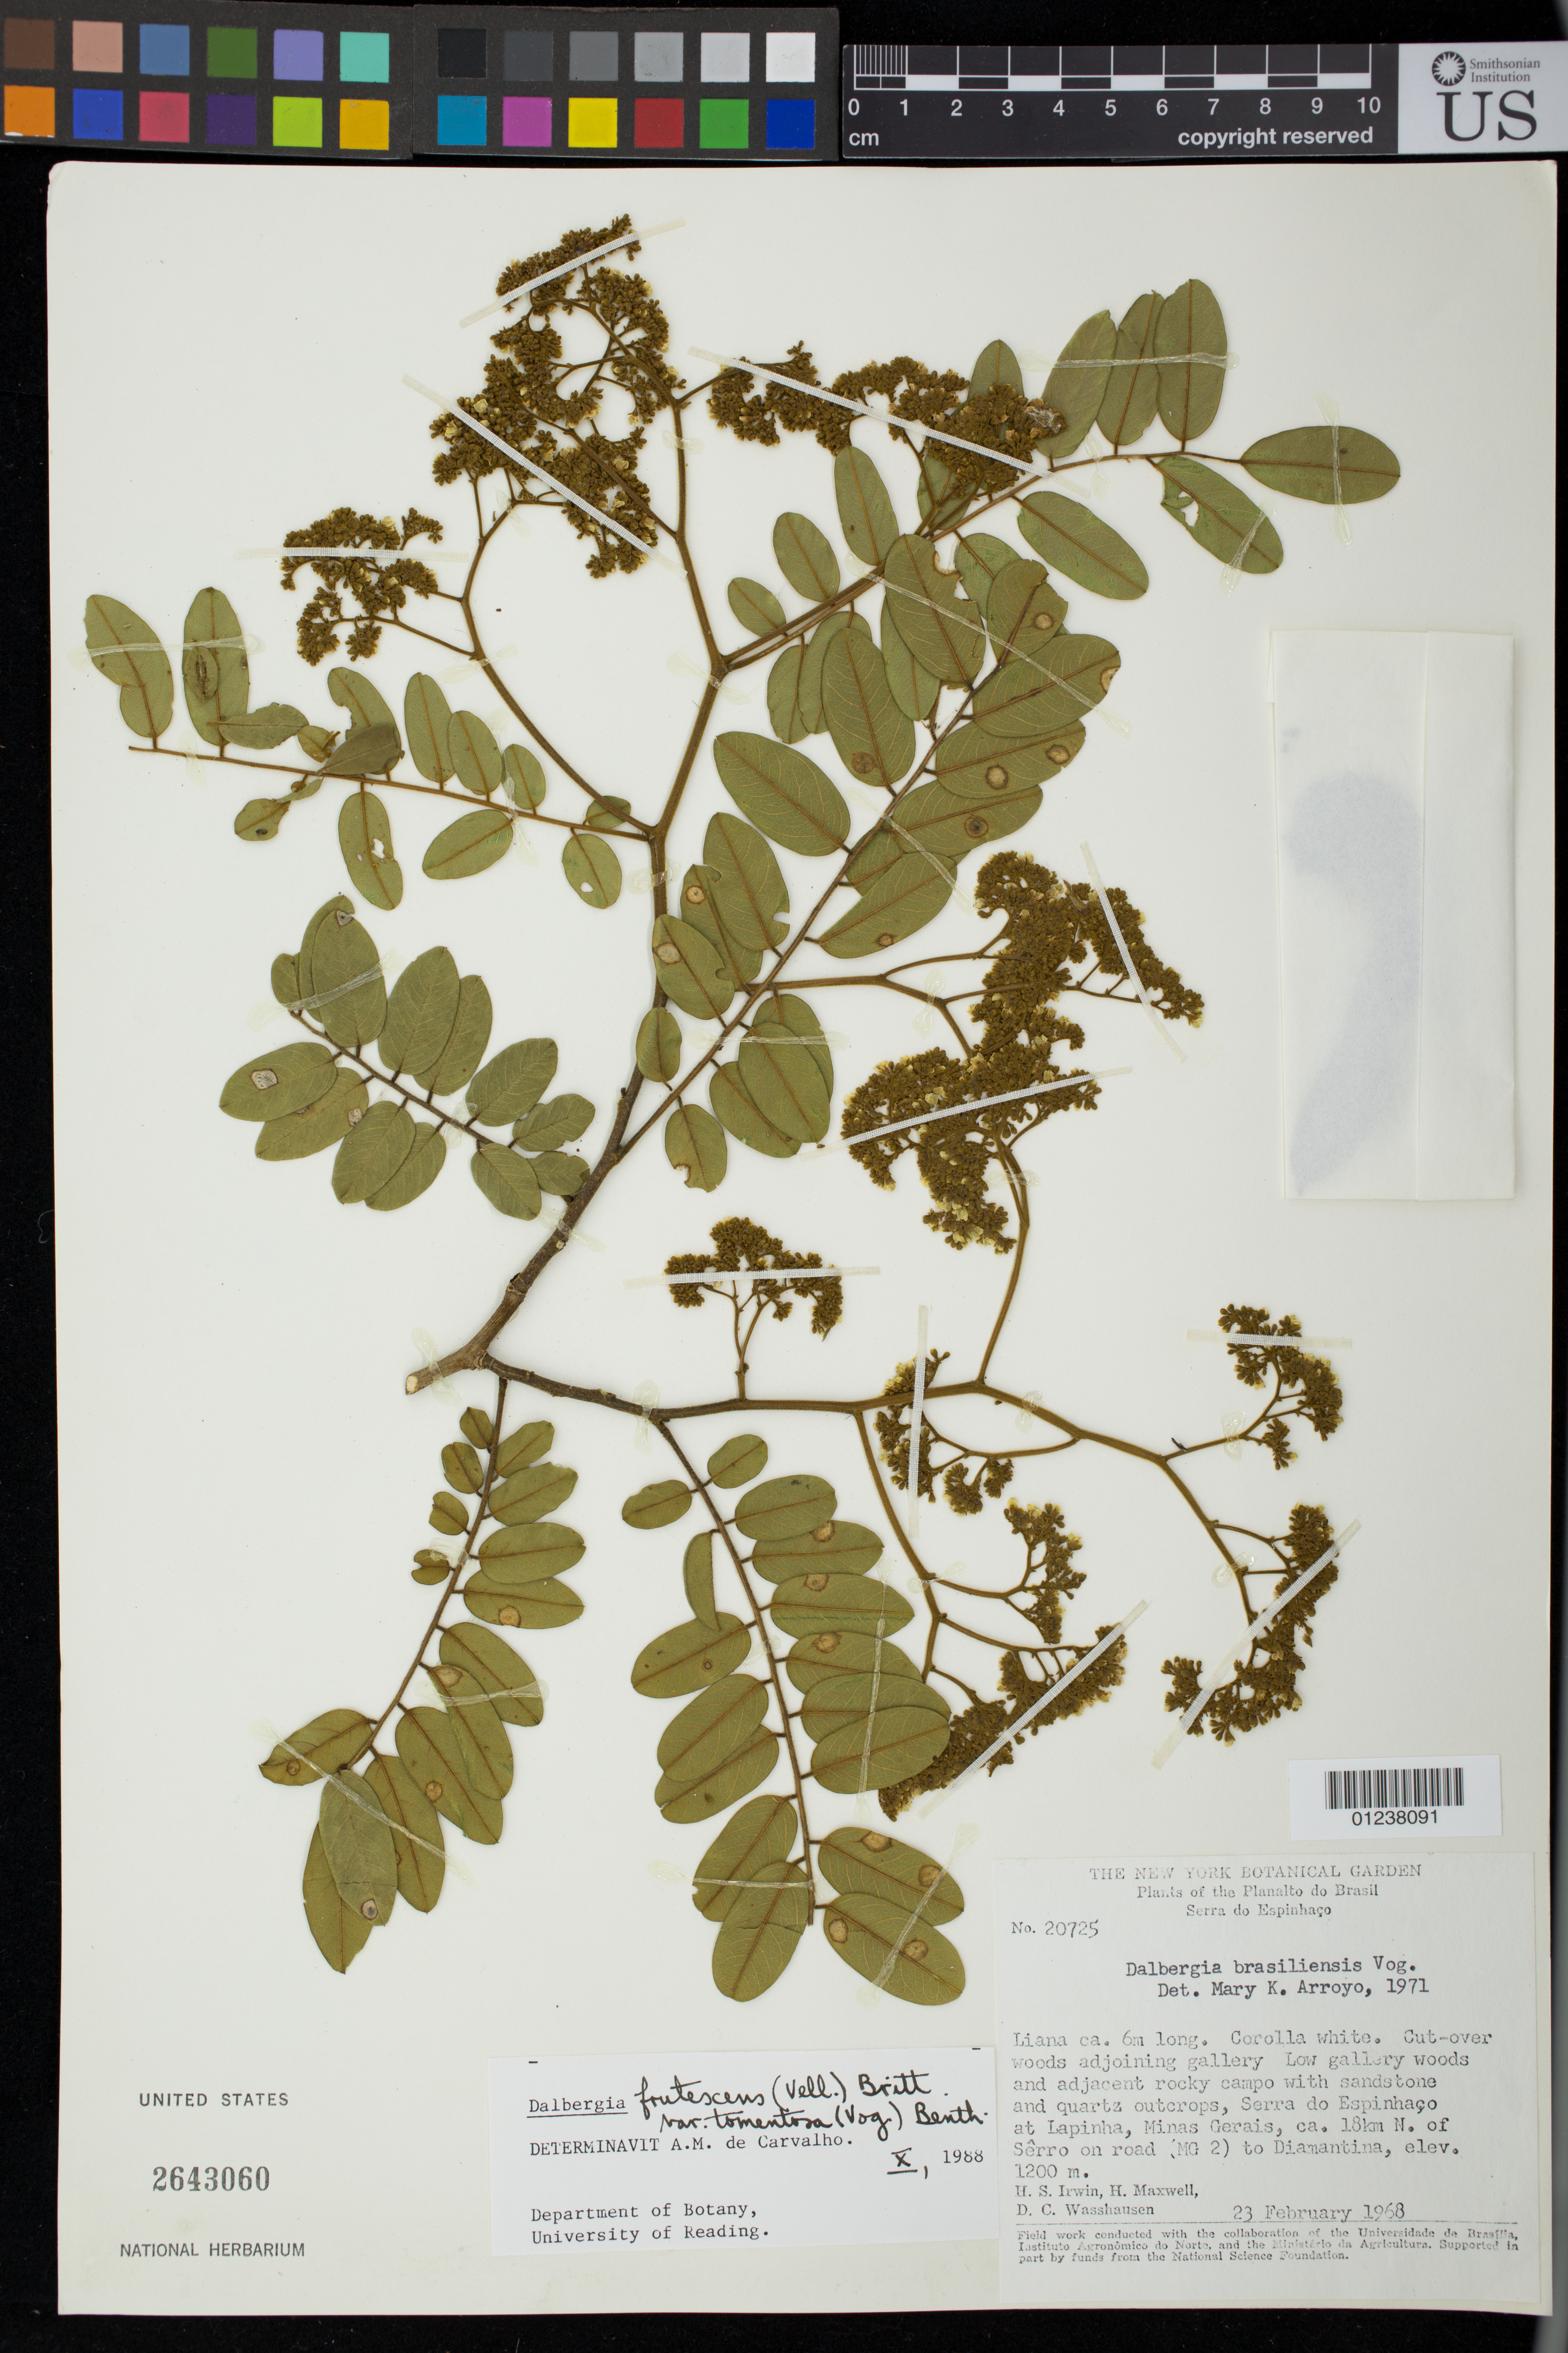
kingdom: Plantae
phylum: Tracheophyta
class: Magnoliopsida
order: Fabales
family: Fabaceae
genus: Dalbergia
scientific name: Dalbergia frutescens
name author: (Vell.) Britton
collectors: H. Irwin, H. Maxwell & D. C. Wasshausen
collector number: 20725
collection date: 1968-02-23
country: Brazil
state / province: Minas Gerais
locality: Serra do Espinhaco at Lapinha, ca. 18km N. of Serro on road (MG 2) to Diamantina.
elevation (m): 1200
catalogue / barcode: US 2643060